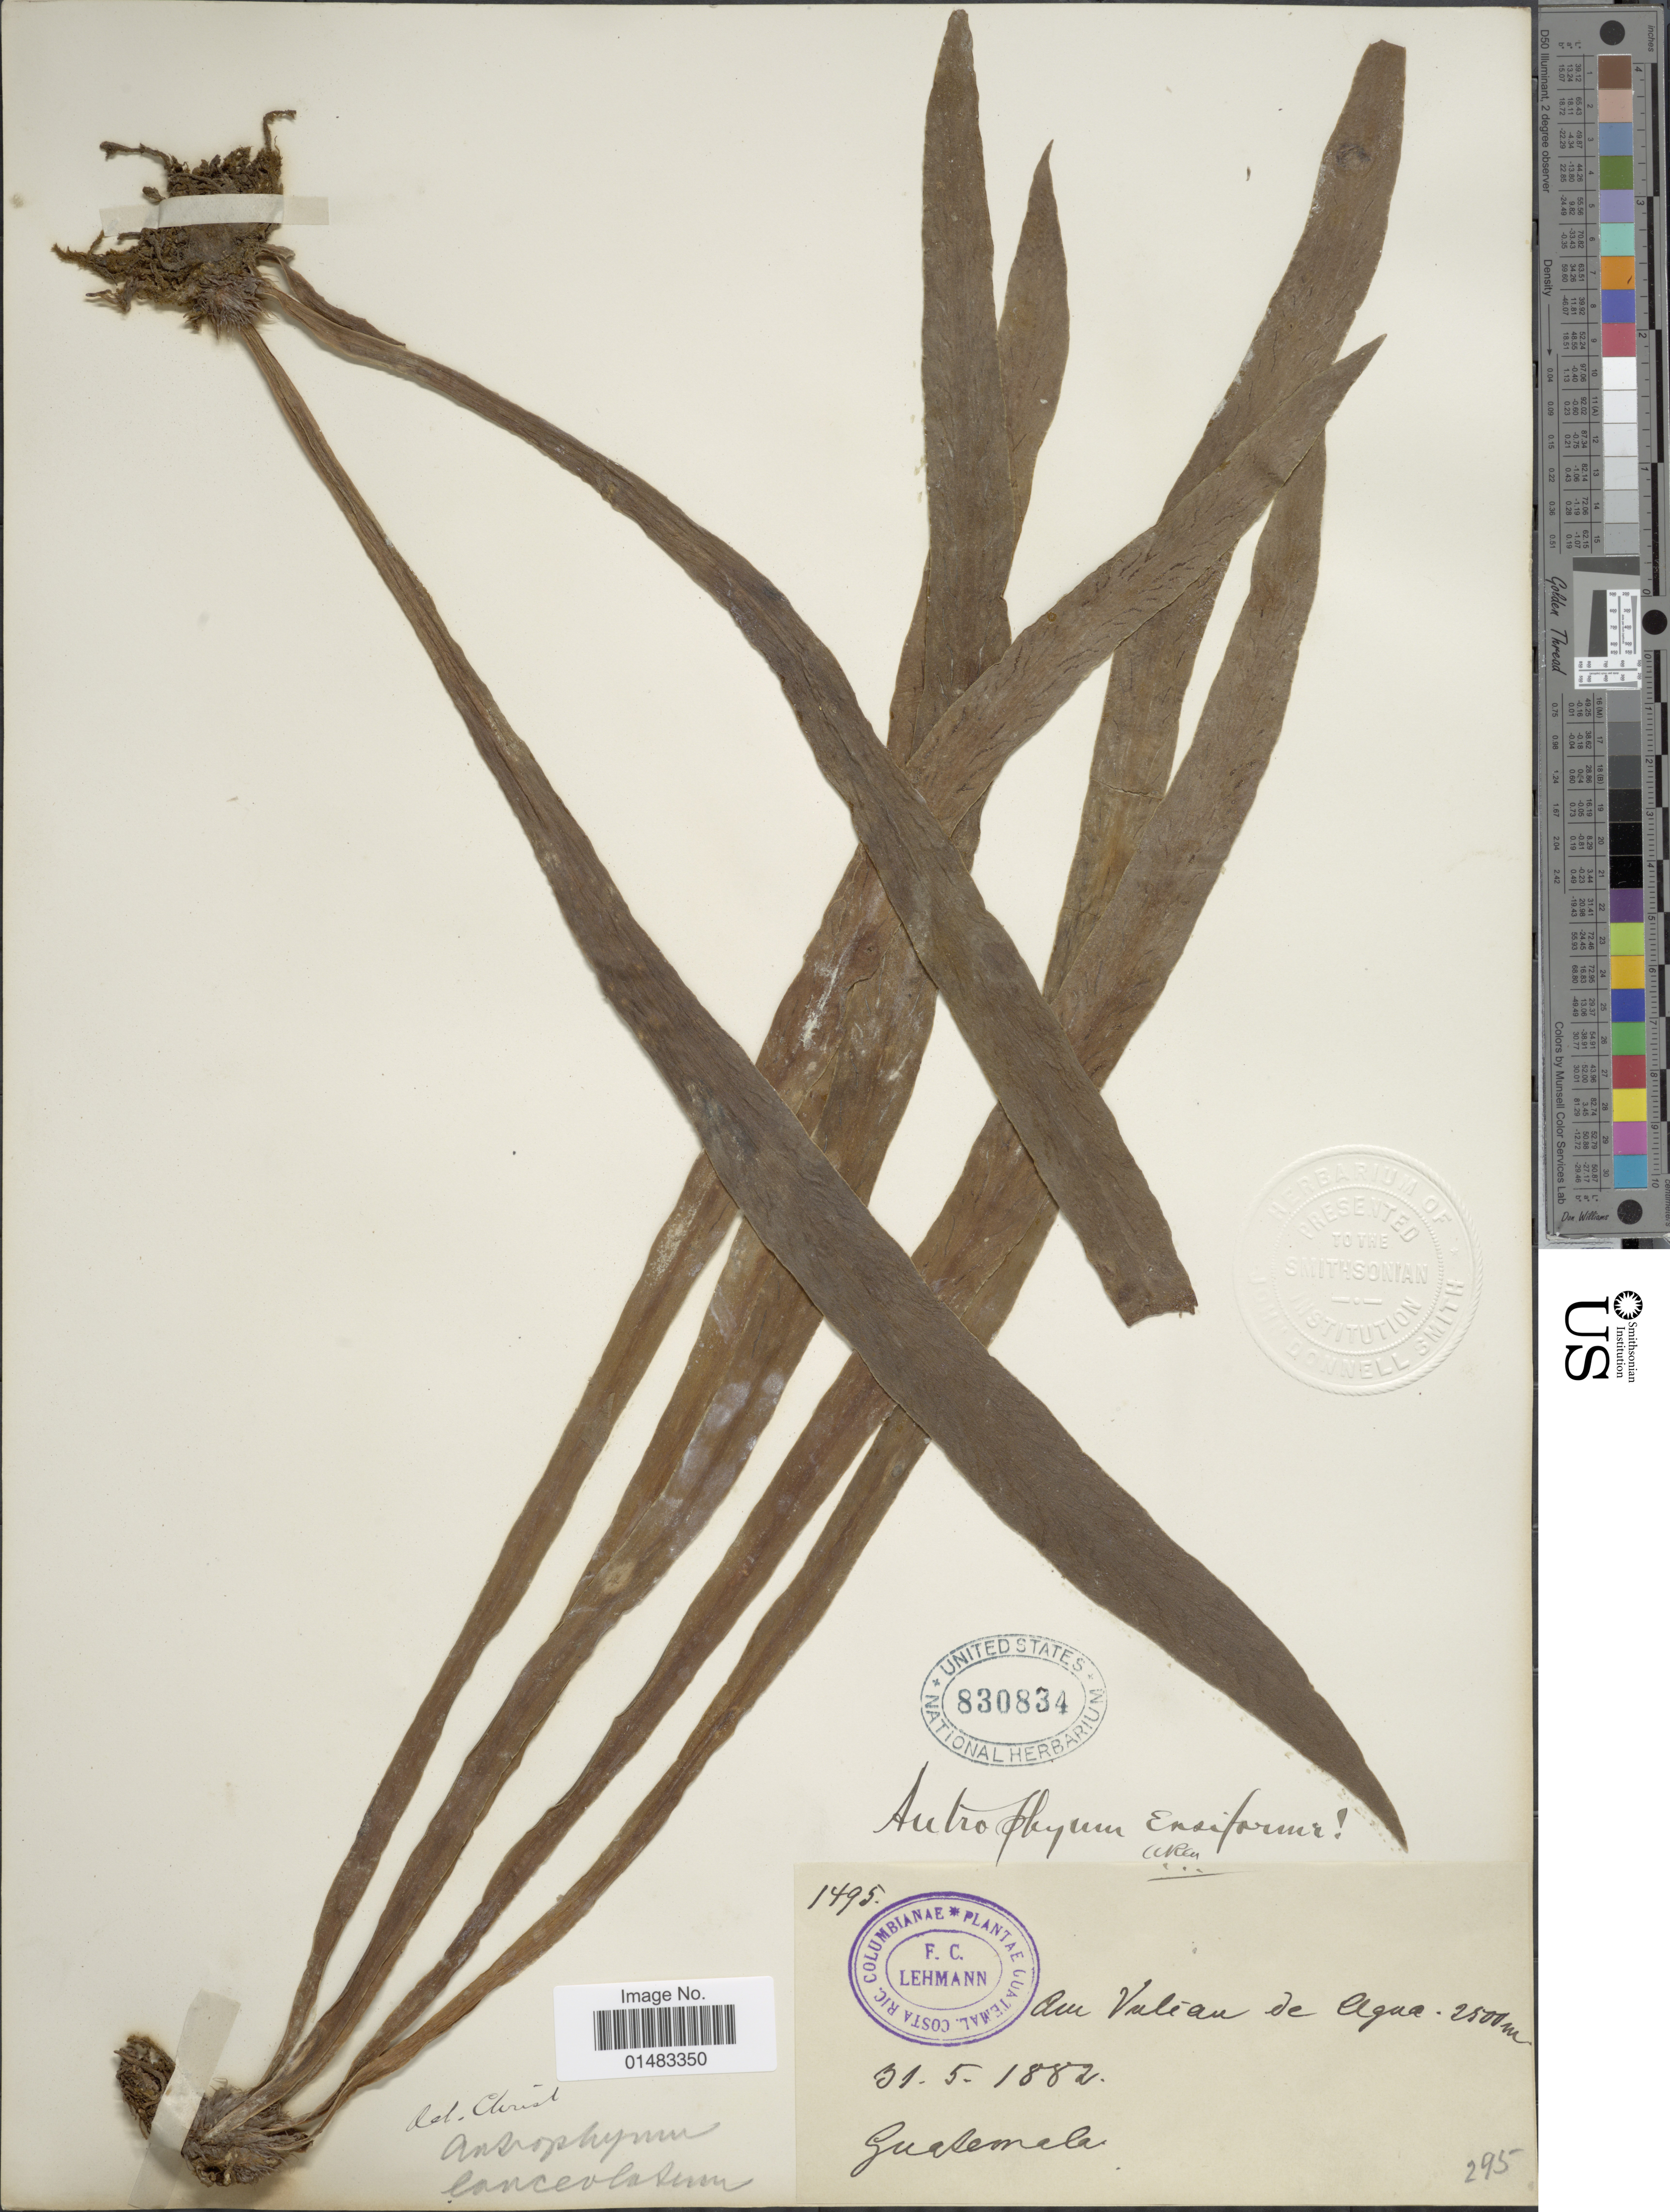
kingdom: Plantae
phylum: Tracheophyta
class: Polypodiopsida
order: Polypodiales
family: Pteridaceae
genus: Scoliosorus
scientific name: Scoliosorus ensiformis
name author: (Hook.) T. Moore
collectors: F. C. Lehmann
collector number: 1495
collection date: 1882-05-31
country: Guatemala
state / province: Guatemala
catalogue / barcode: US 830834